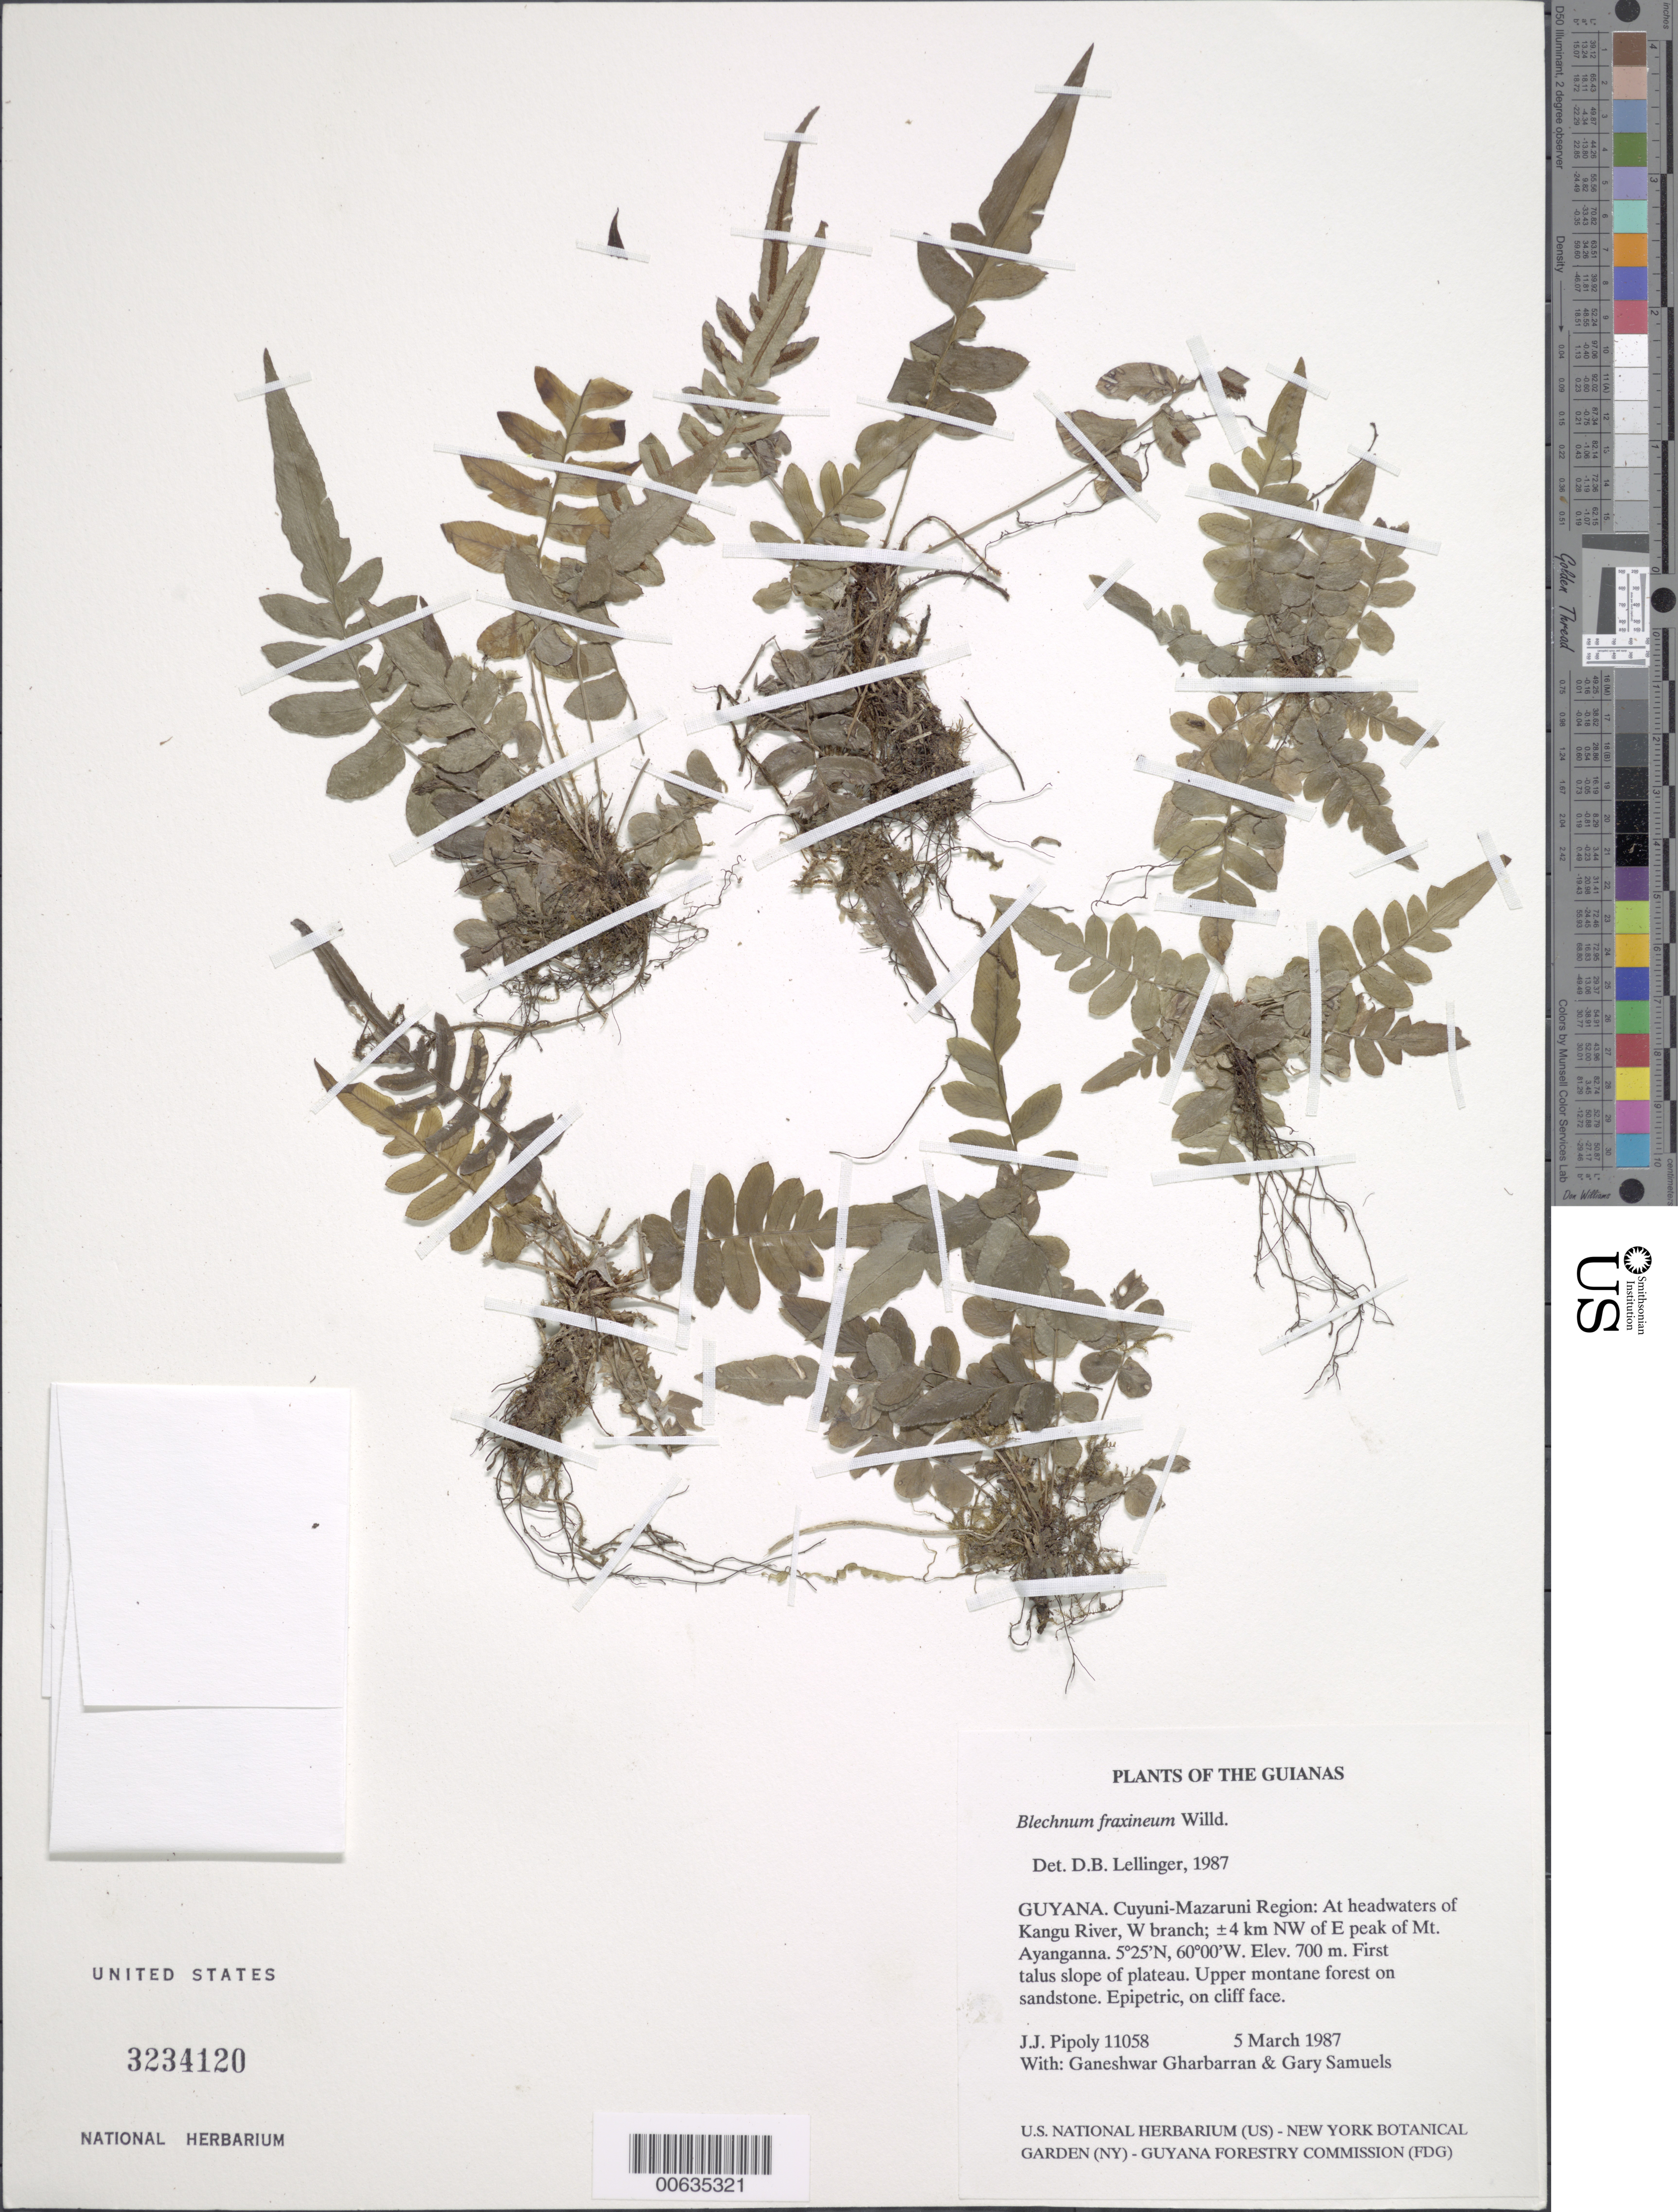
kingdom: Plantae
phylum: Tracheophyta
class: Polypodiopsida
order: Polypodiales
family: Blechnaceae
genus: Blechnum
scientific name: Blechnum x fraxineum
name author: Willd.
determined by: Lellinger, David B., (BOT), Smithsonian Institution - National Museum of Natural History (UNITED STATES)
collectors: J. J. Pipoly, G. Gharbarran & G. Samuels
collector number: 11058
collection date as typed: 5 March 1987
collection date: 1987-03-05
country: Guyana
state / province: Cuyuni-Mazaruni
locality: Headwaters of Kangu R., W branch; ±4 km NW of E peak of Mt. Ayanganna. First talus slope of plateau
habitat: Upper montane forest on sandstone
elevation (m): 700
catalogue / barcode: US 3234120